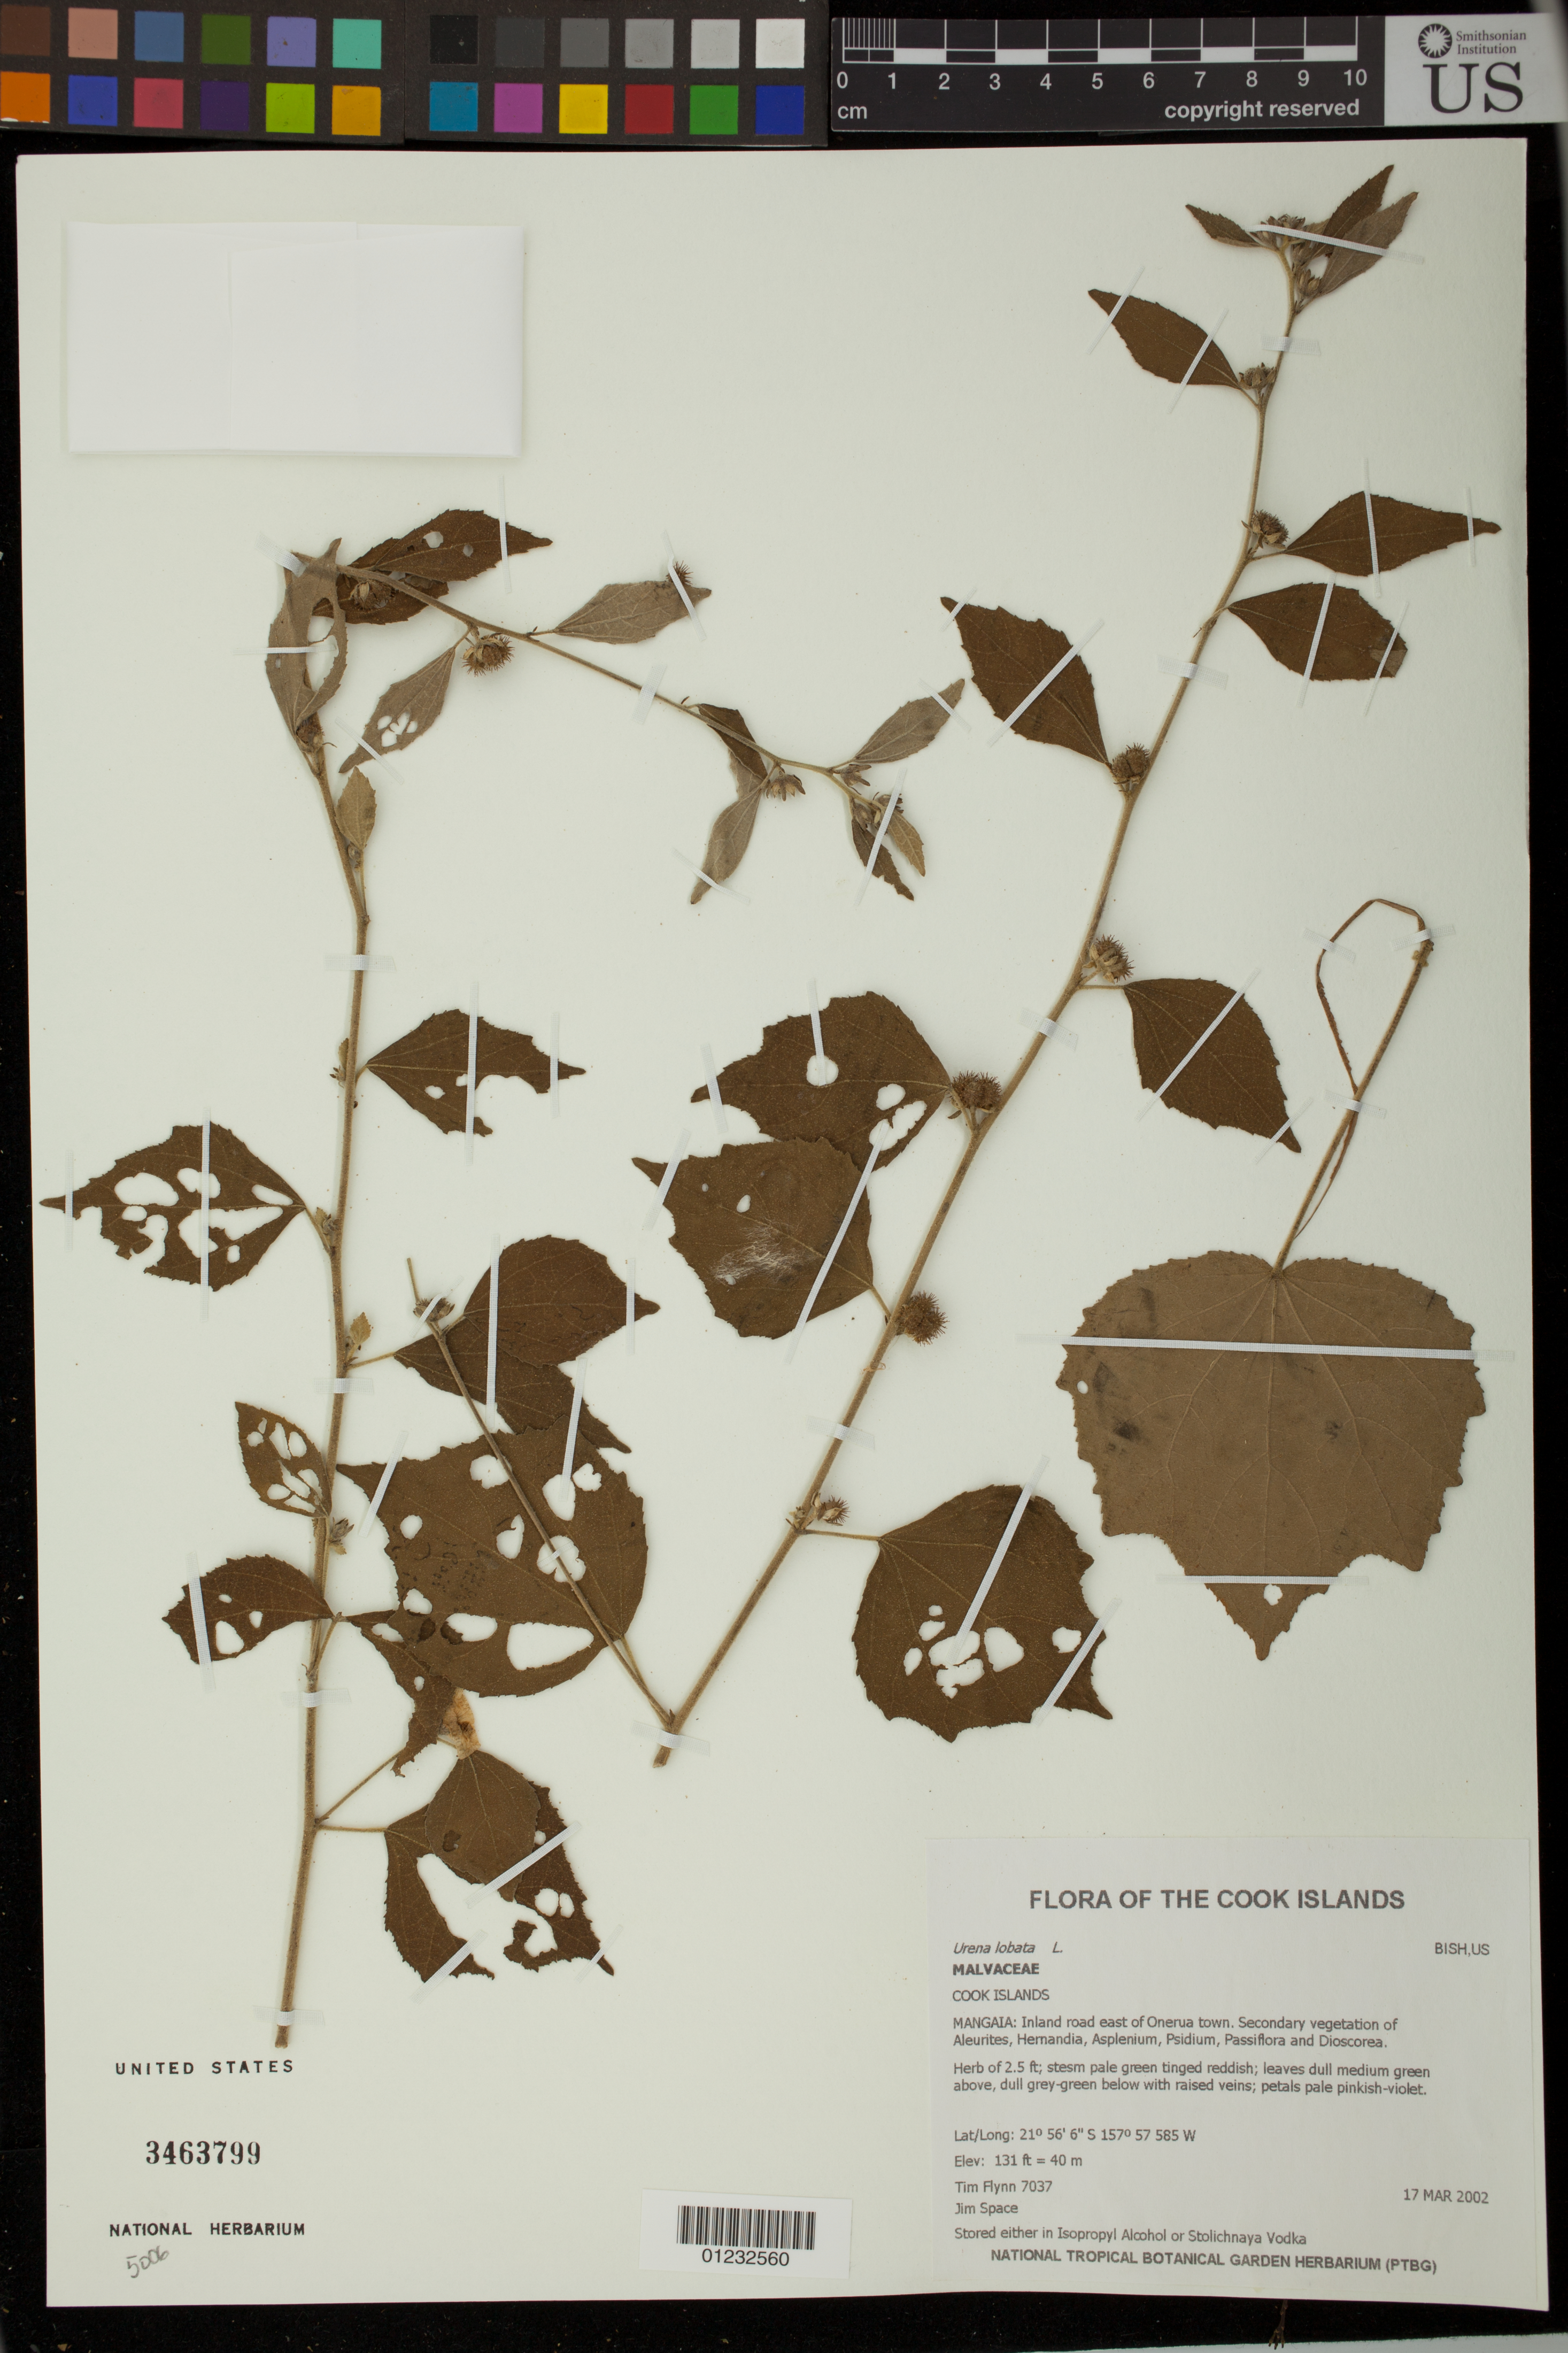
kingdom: Plantae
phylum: Tracheophyta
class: Magnoliopsida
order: Malvales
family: Malvaceae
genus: Urena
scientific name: Urena lobata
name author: L.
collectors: T. W. Flynn & J. Space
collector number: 7037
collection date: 2002-03-17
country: Cook Islands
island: Mangaia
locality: Inland road east of Onerua town.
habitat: Secondary vegetation.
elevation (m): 40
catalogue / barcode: US 3463799